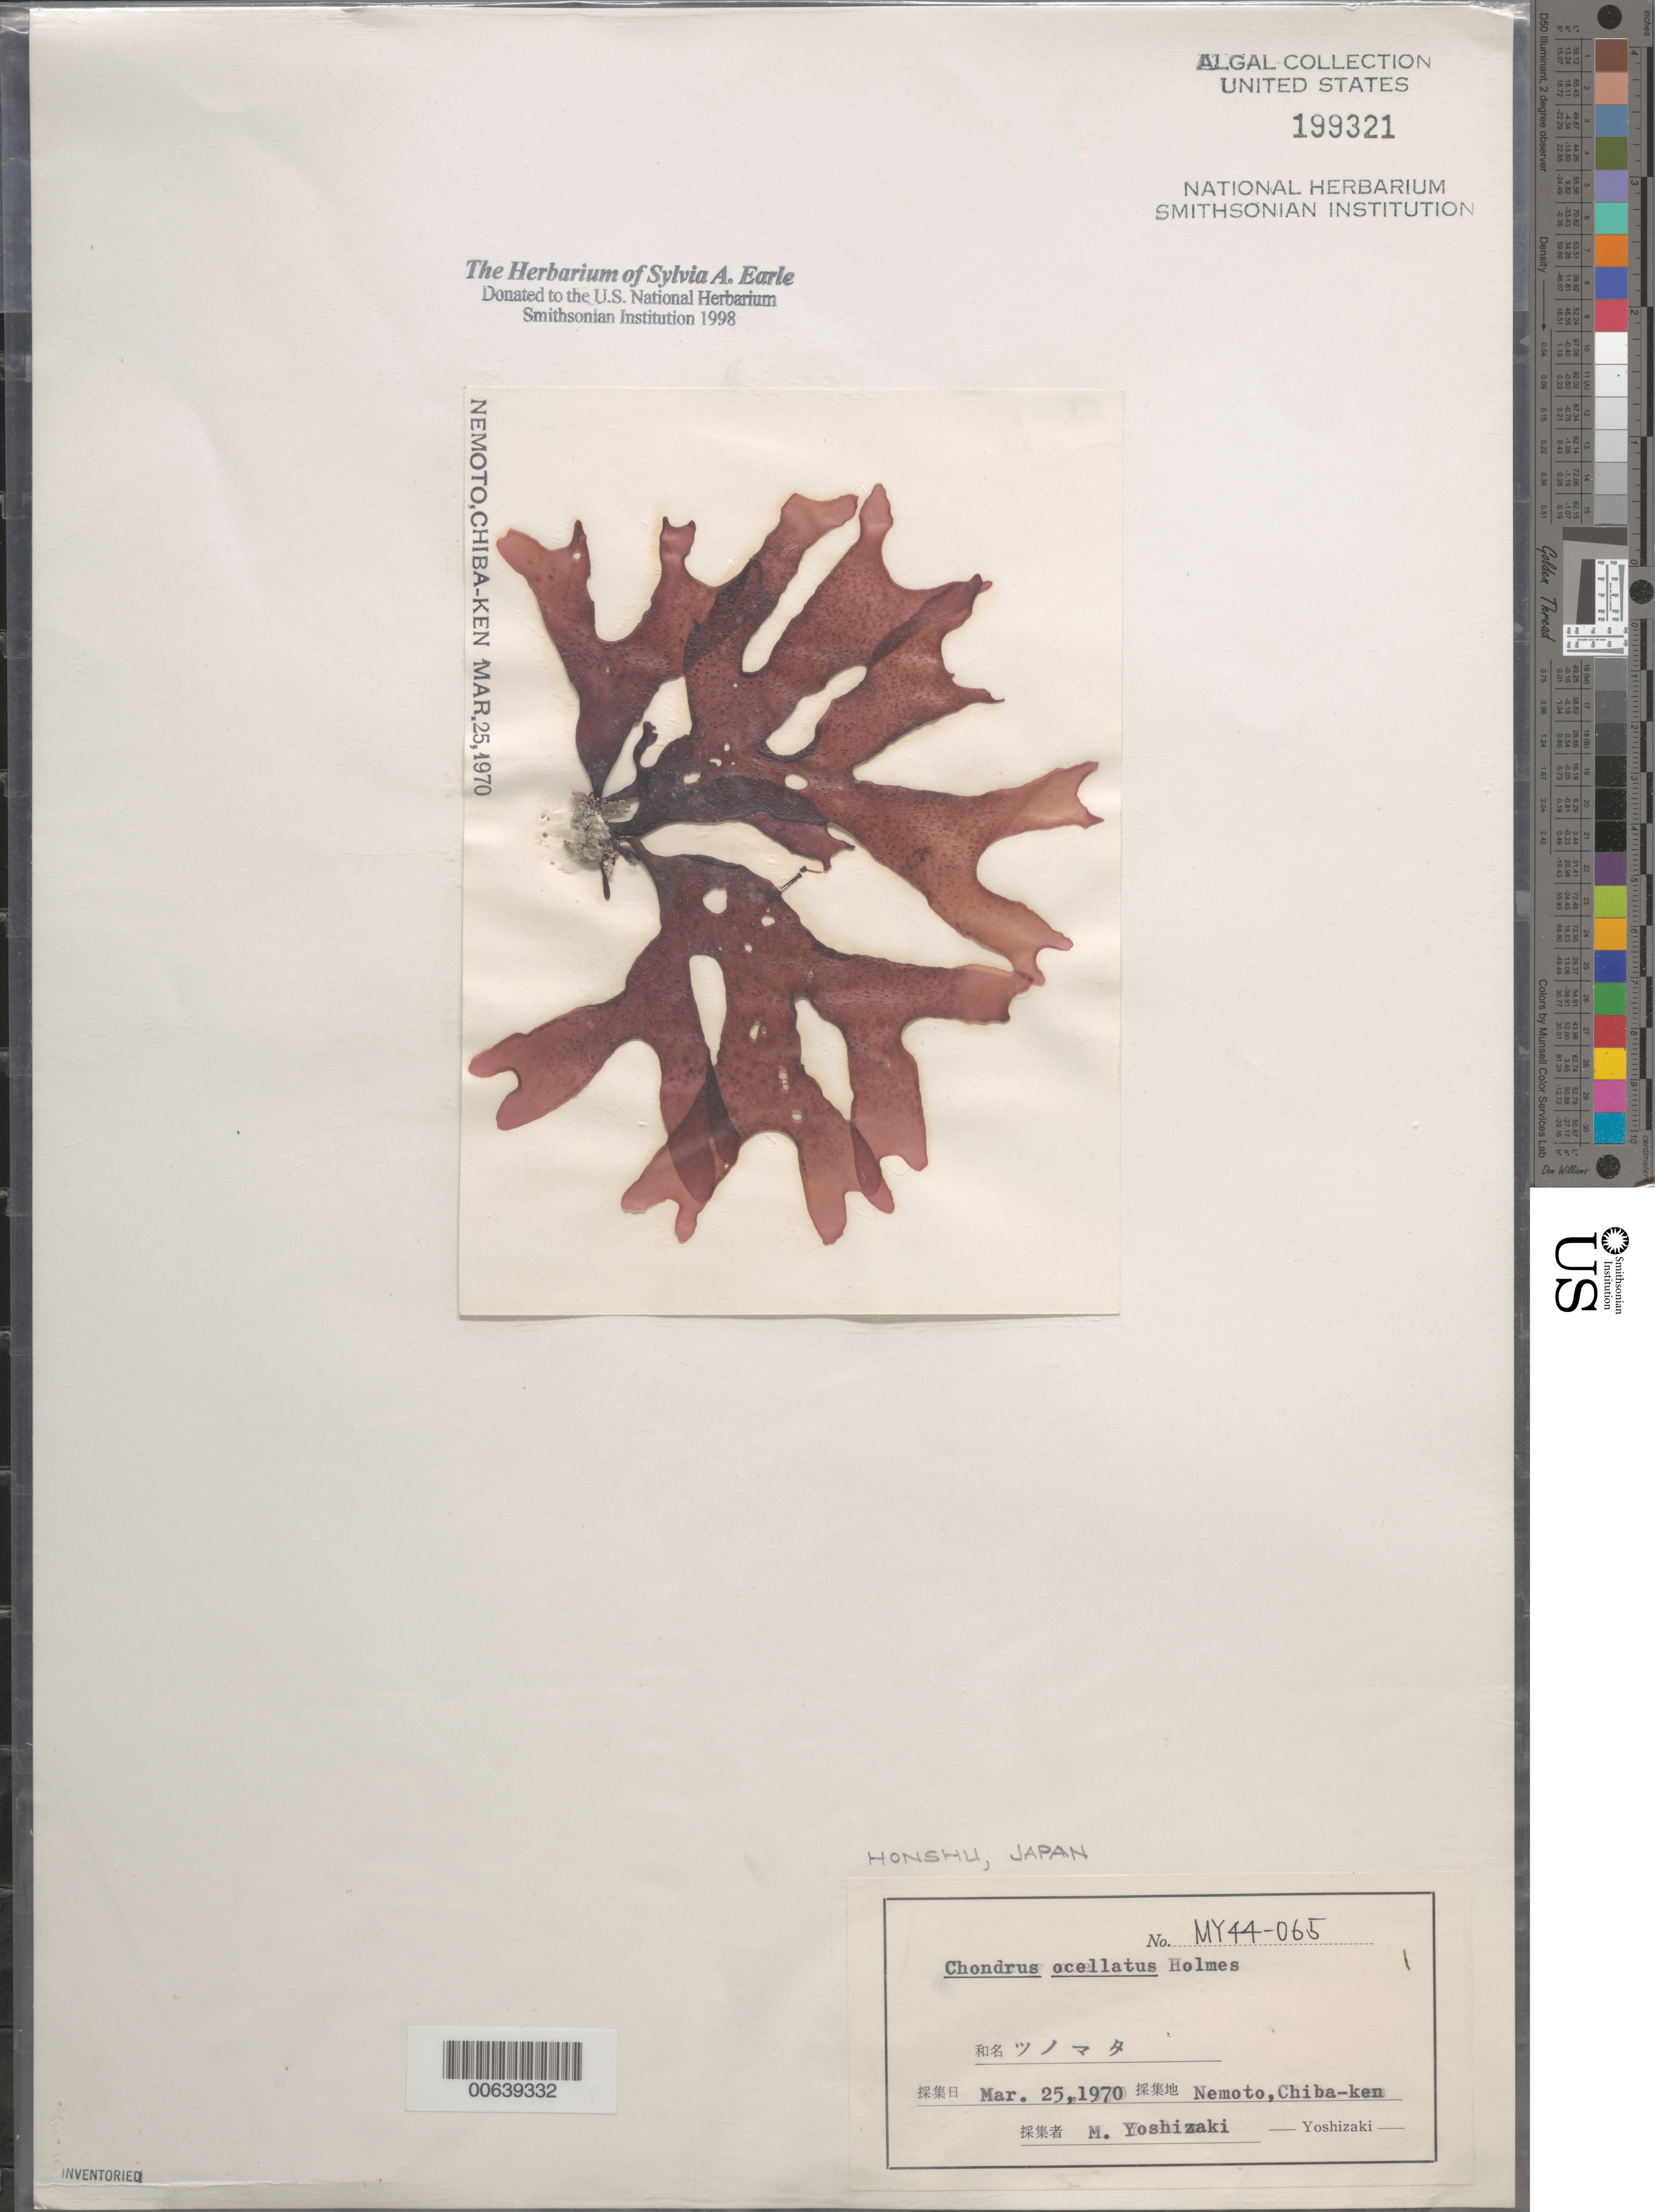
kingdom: Plantae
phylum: Rhodophyta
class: Florideophyceae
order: Gigartinales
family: Gigartinaceae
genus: Chondrus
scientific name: Chondrus ocellatus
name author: Holmes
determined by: Yoshizaki, M.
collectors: M. Yoshizaki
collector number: My 44-065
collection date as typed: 25 Mar 1970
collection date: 1970-03-25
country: Japan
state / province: Tiba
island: Honshu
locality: Nemoto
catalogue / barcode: US 199321